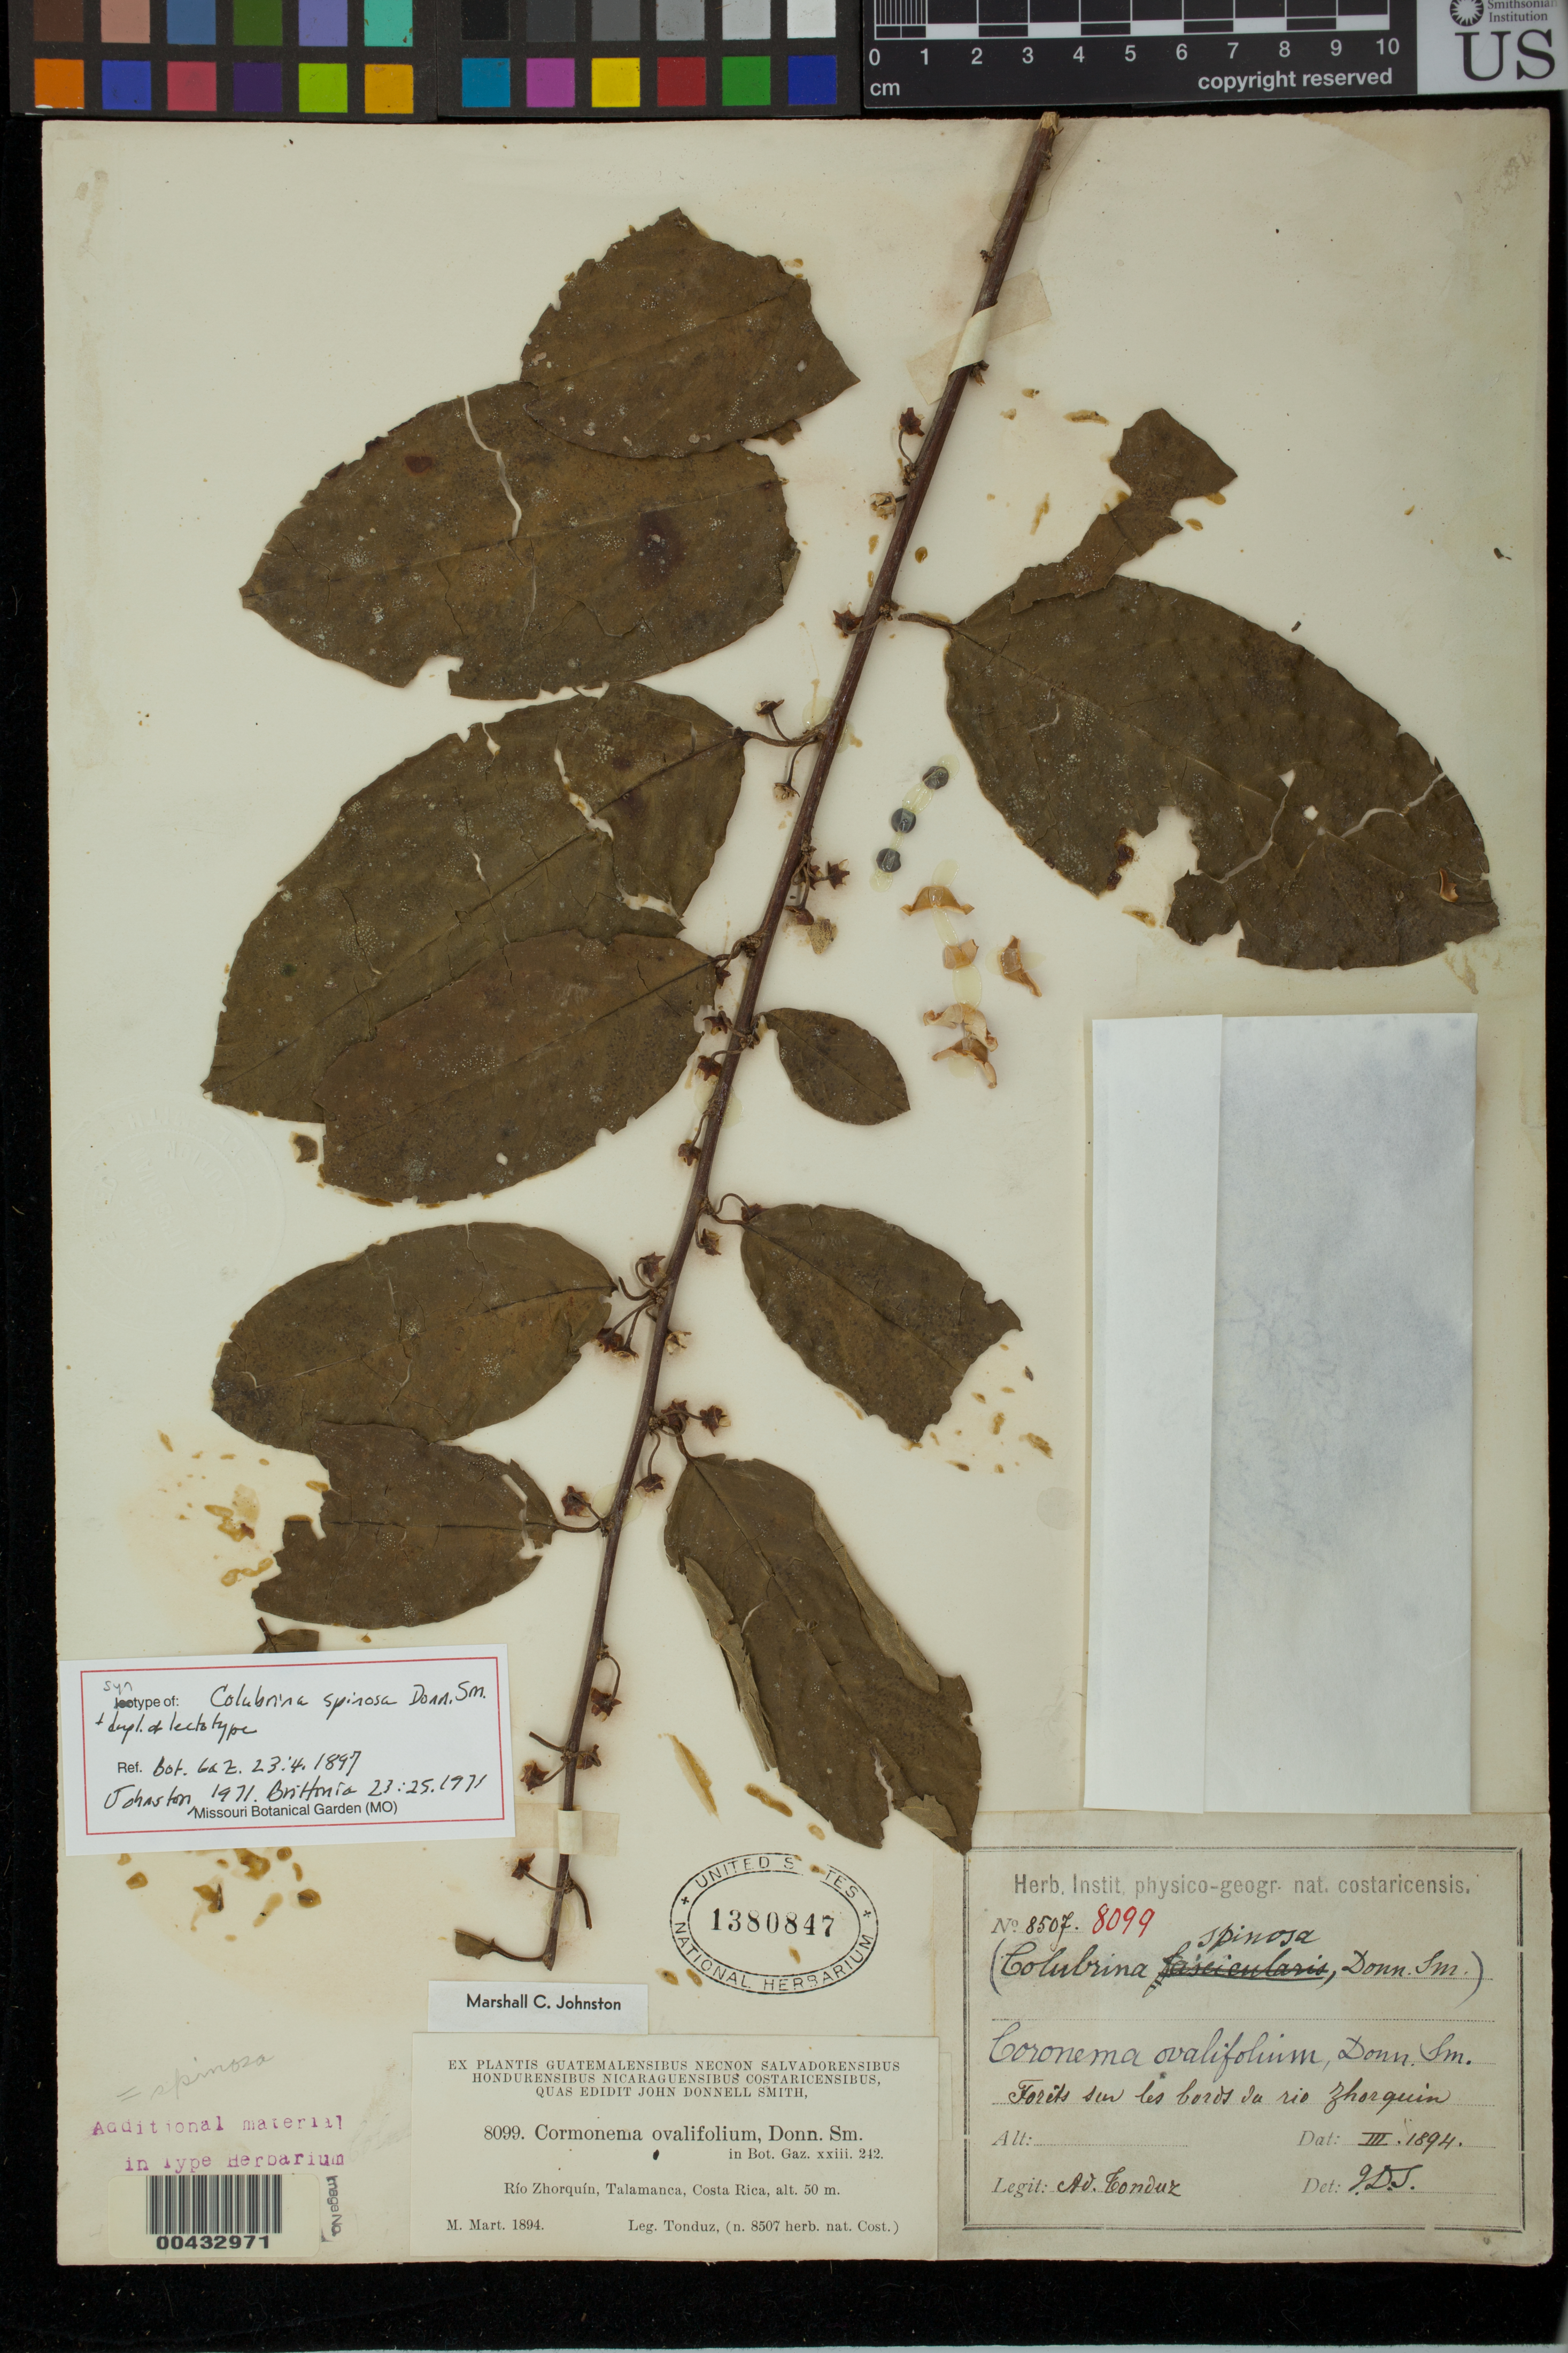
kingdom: Plantae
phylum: Tracheophyta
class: Magnoliopsida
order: Rosales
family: Rhamnaceae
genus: Colubrina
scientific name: Colubrina spinosa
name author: Donn. Sm.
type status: Isosyntype; Lectotype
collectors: A. Tonduz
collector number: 8507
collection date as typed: Mar 1894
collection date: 1894-03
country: Costa Rica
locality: Rio Zhorquin, Talamanca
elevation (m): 50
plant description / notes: Annotated as "duplicate of lectotype", citing M.C. Johnston, Brittonia 23:25 (1971). Effectively lectotypified by M.C. Johnston (1971) who cited Tonduz 8507 with "holotype" and "isotype" at US, but did not indicate by citation or annotation which of 3 US sheets of this collection (USNH 212773, 471880, 1380847) was the "holotype".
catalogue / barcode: US 1380847